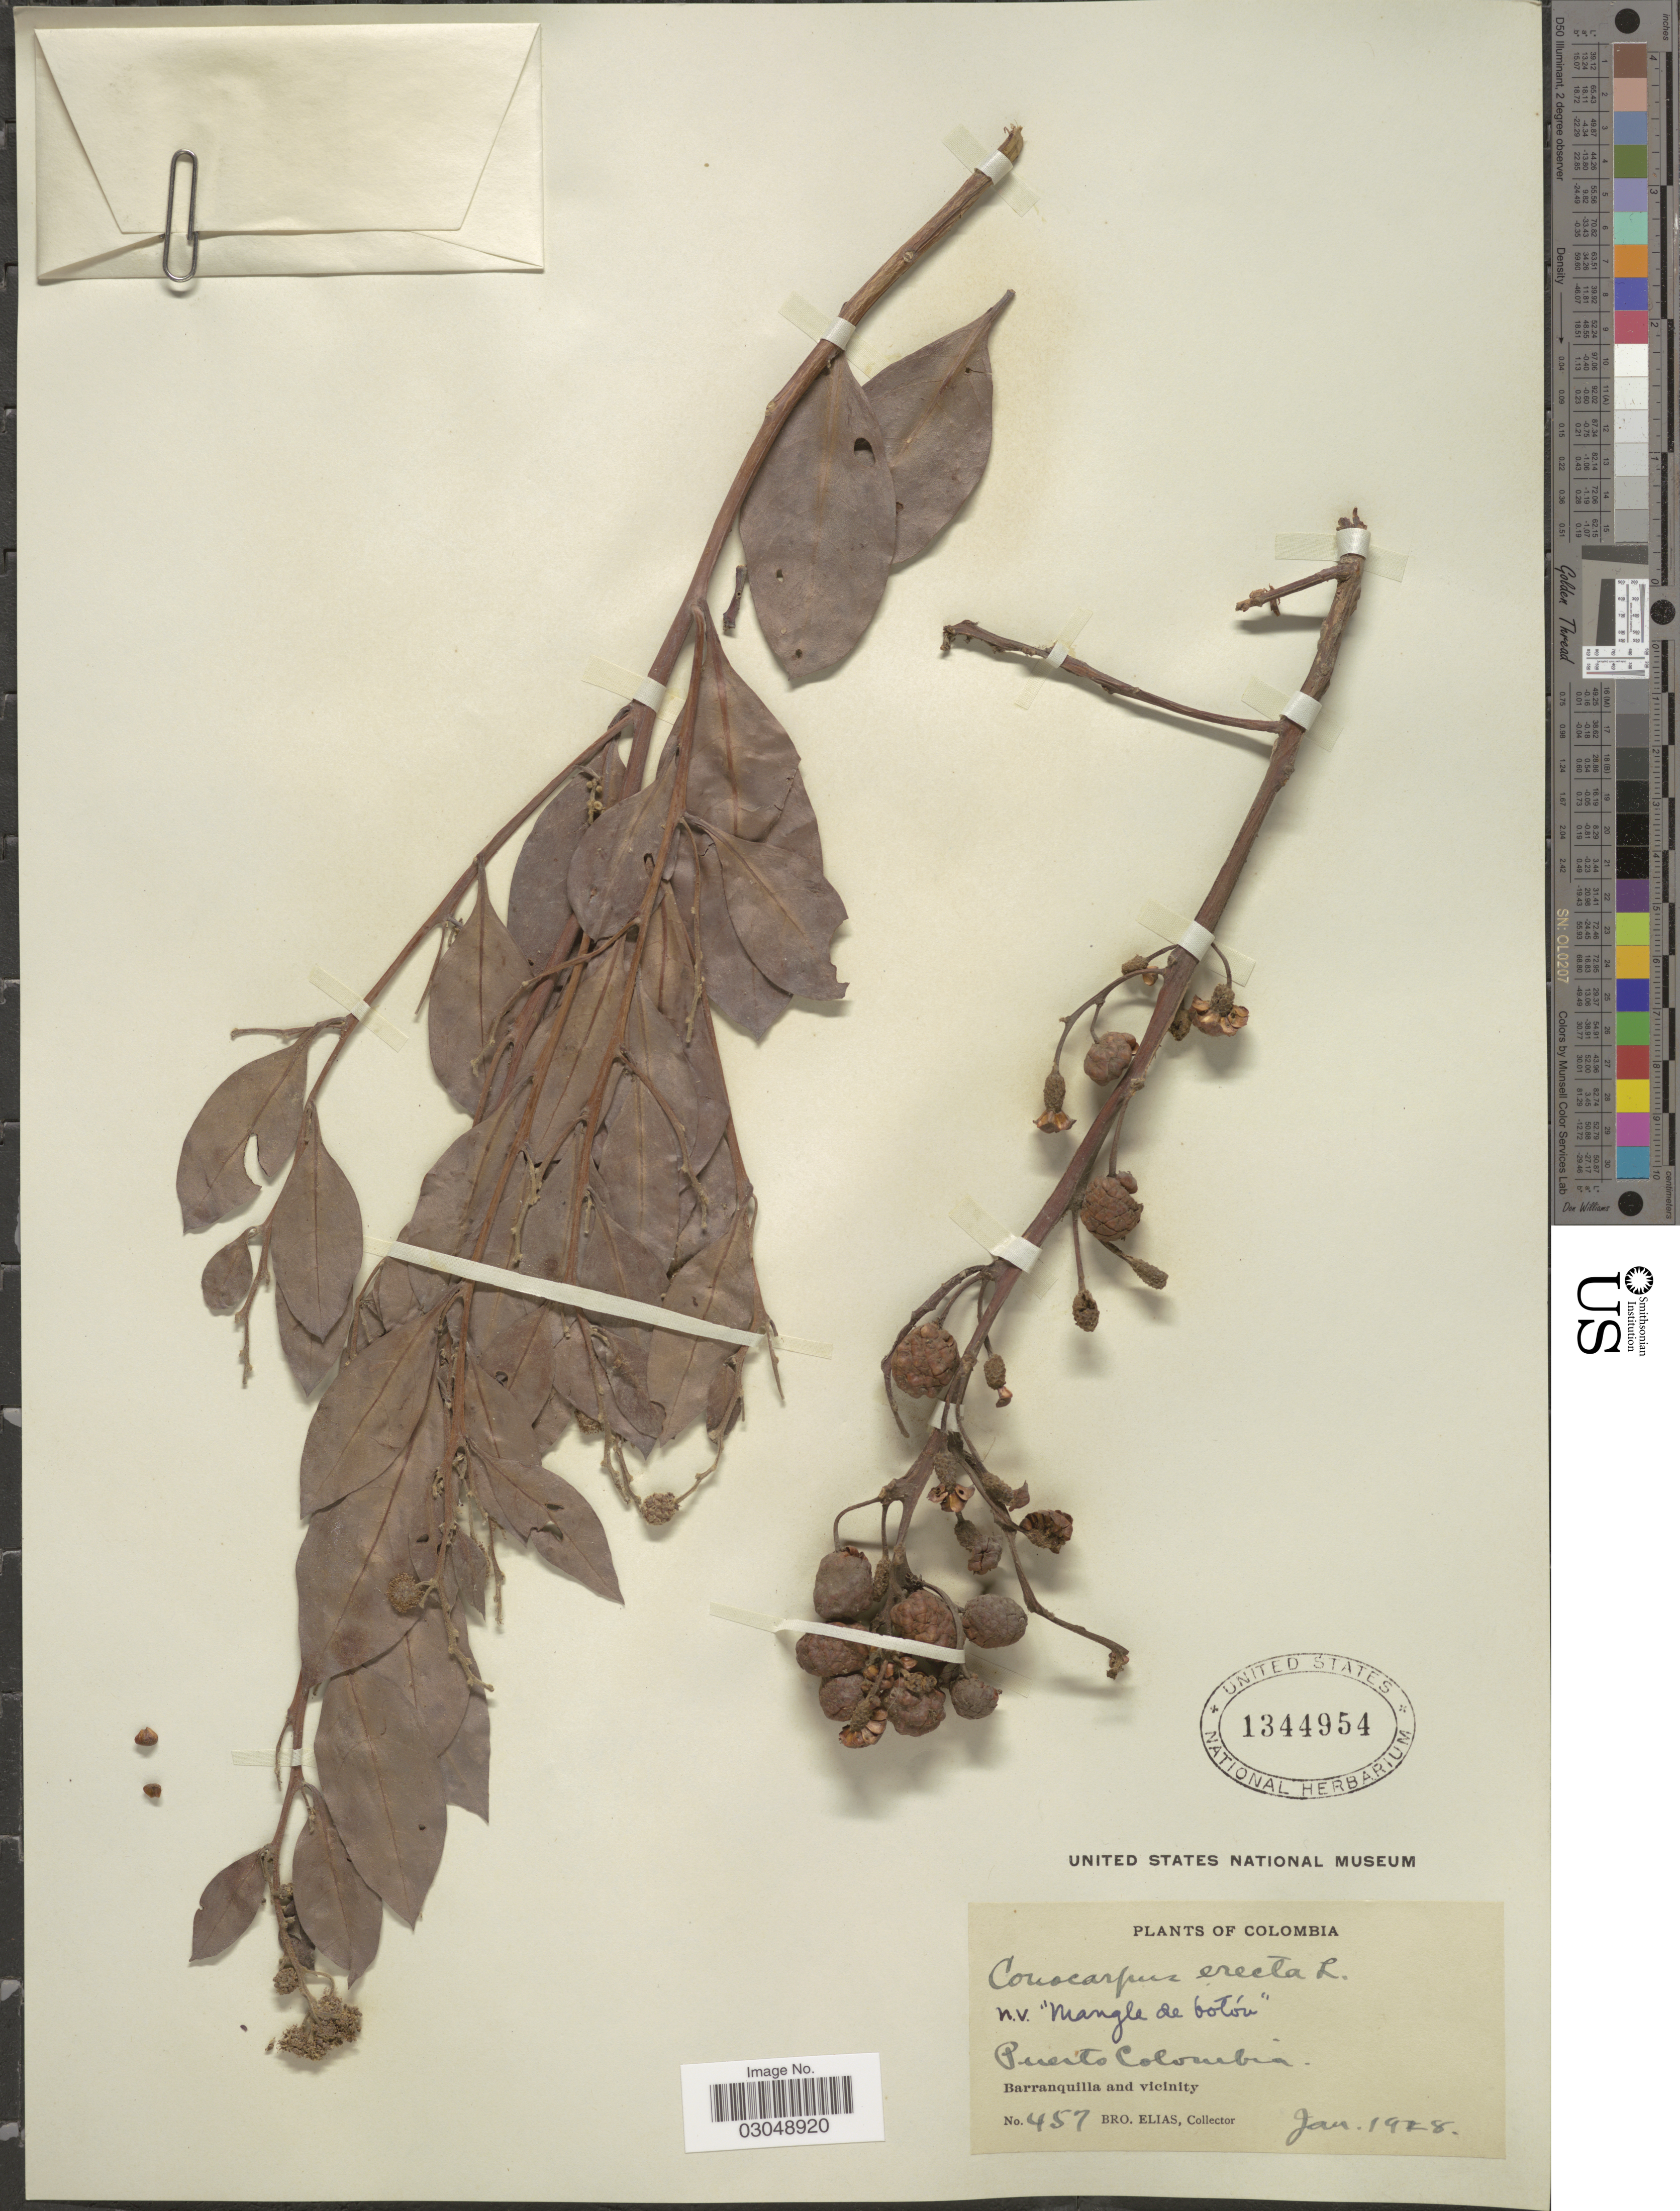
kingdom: Plantae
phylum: Tracheophyta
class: Magnoliopsida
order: Myrtales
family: Combretaceae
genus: Conocarpus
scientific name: Conocarpus erectus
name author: L.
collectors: Bro. Elias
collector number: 457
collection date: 1928-01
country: Colombia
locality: Puerto Colombia. Barranquilla and vicinity.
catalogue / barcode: US 1344954